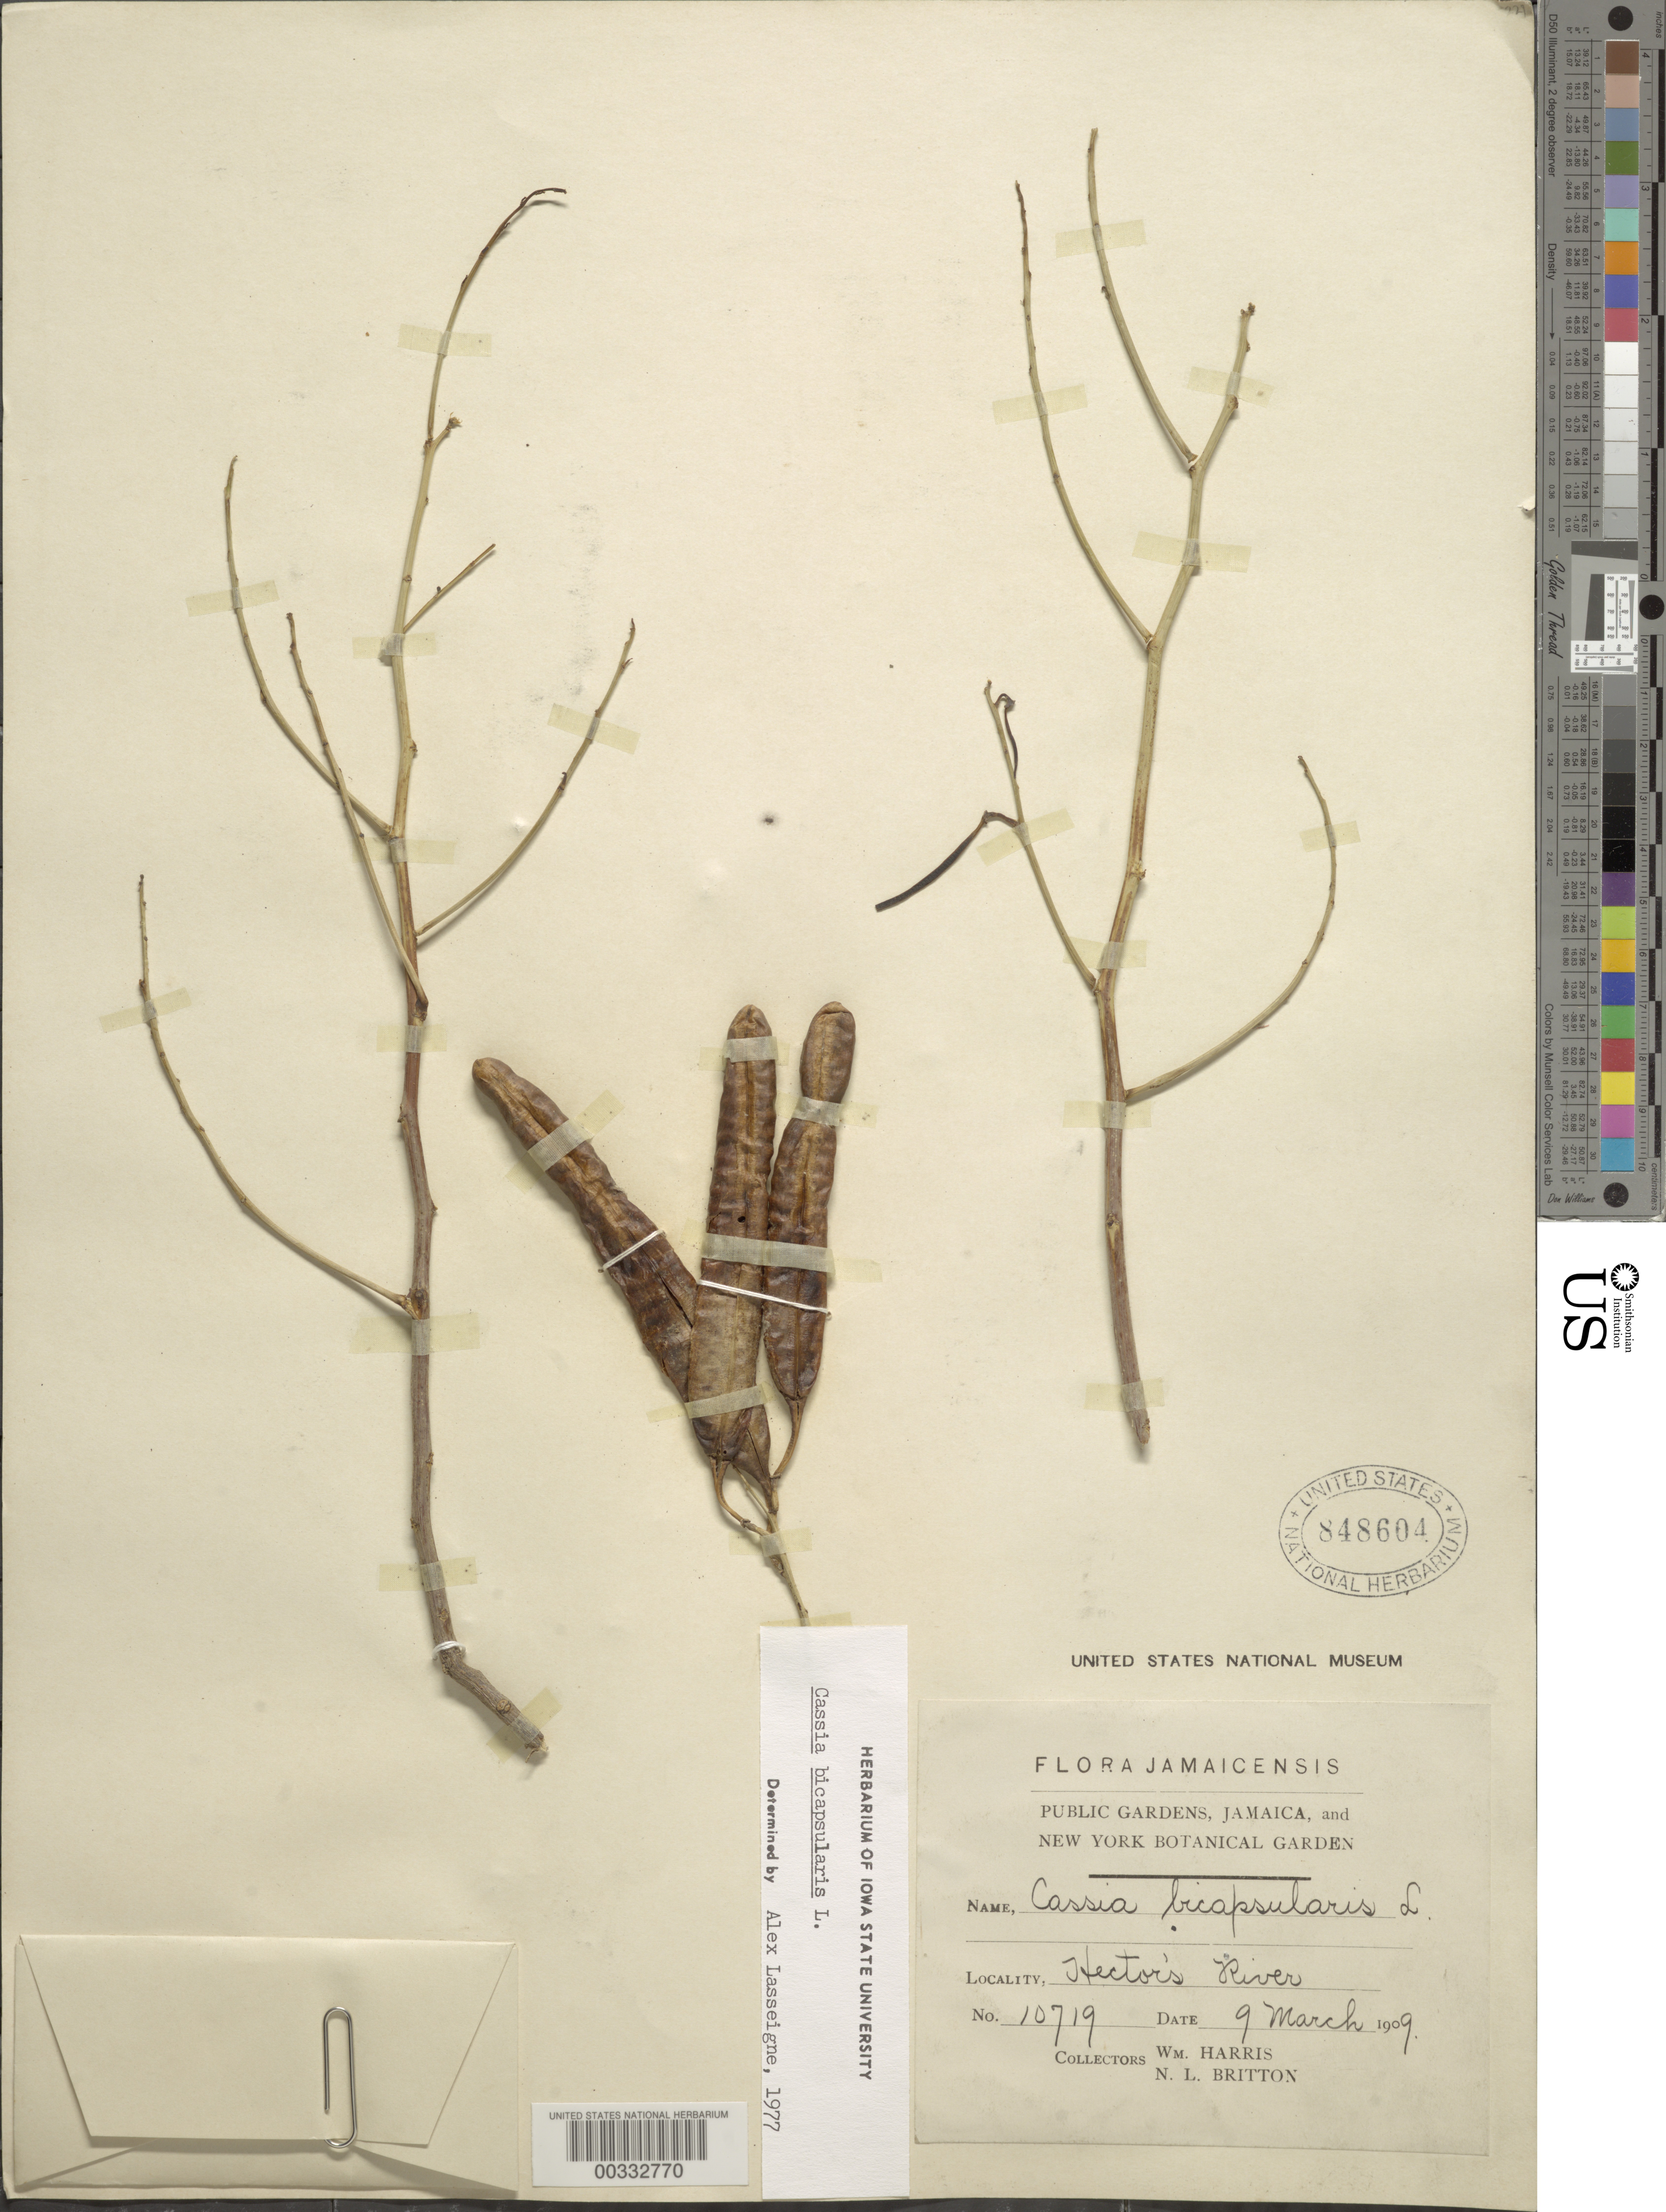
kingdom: Plantae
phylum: Tracheophyta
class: Magnoliopsida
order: Fabales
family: Fabaceae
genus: Senna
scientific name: Senna bicapsularis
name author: (L.) Roxb.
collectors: W. H. Harris & N. Britton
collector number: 10719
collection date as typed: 09 Mar 1909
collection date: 1909-03-09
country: Jamaica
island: Greater Antilles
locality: Hector's river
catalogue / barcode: US 848604